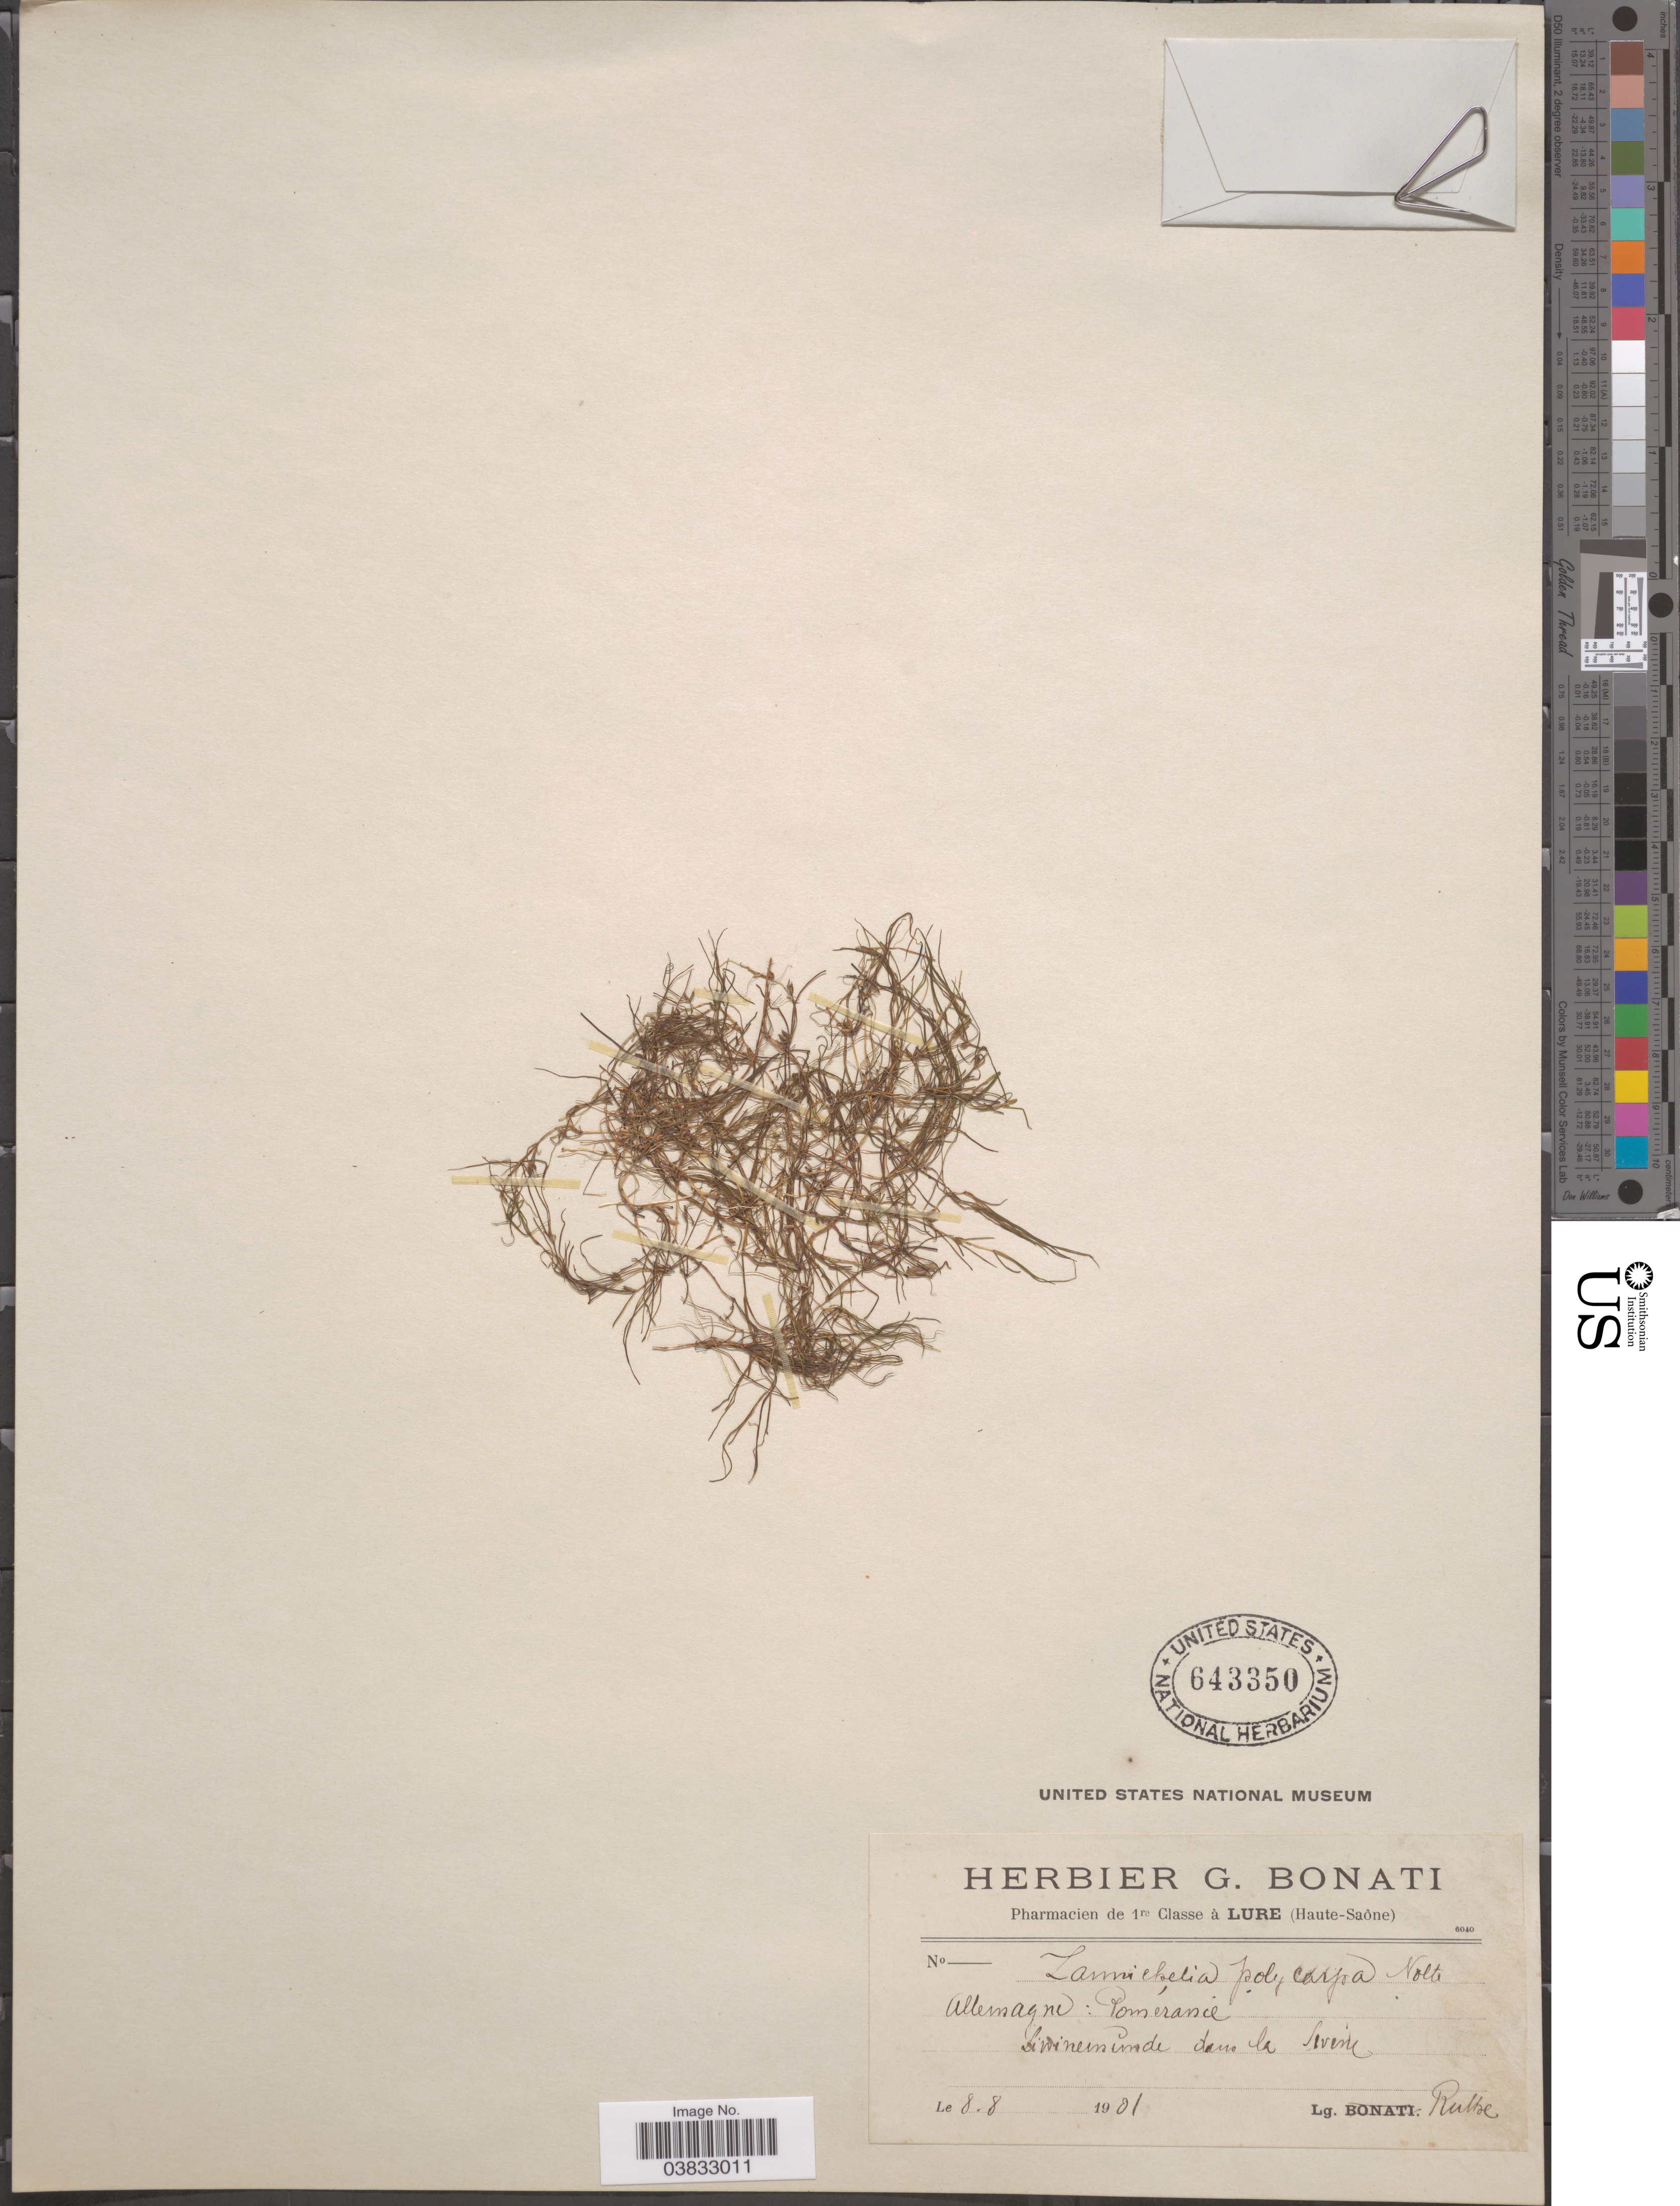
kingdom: Plantae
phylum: Tracheophyta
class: Liliopsida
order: Alismatales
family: Potamogetonaceae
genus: Zannichellia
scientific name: Zannichellia polycarpa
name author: Nolte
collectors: J. Ruthe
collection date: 1901-08-08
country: Poland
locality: Allemagne: Poméranie. Swinemunde dan la Siveni. [interpreted]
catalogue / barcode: US 643350